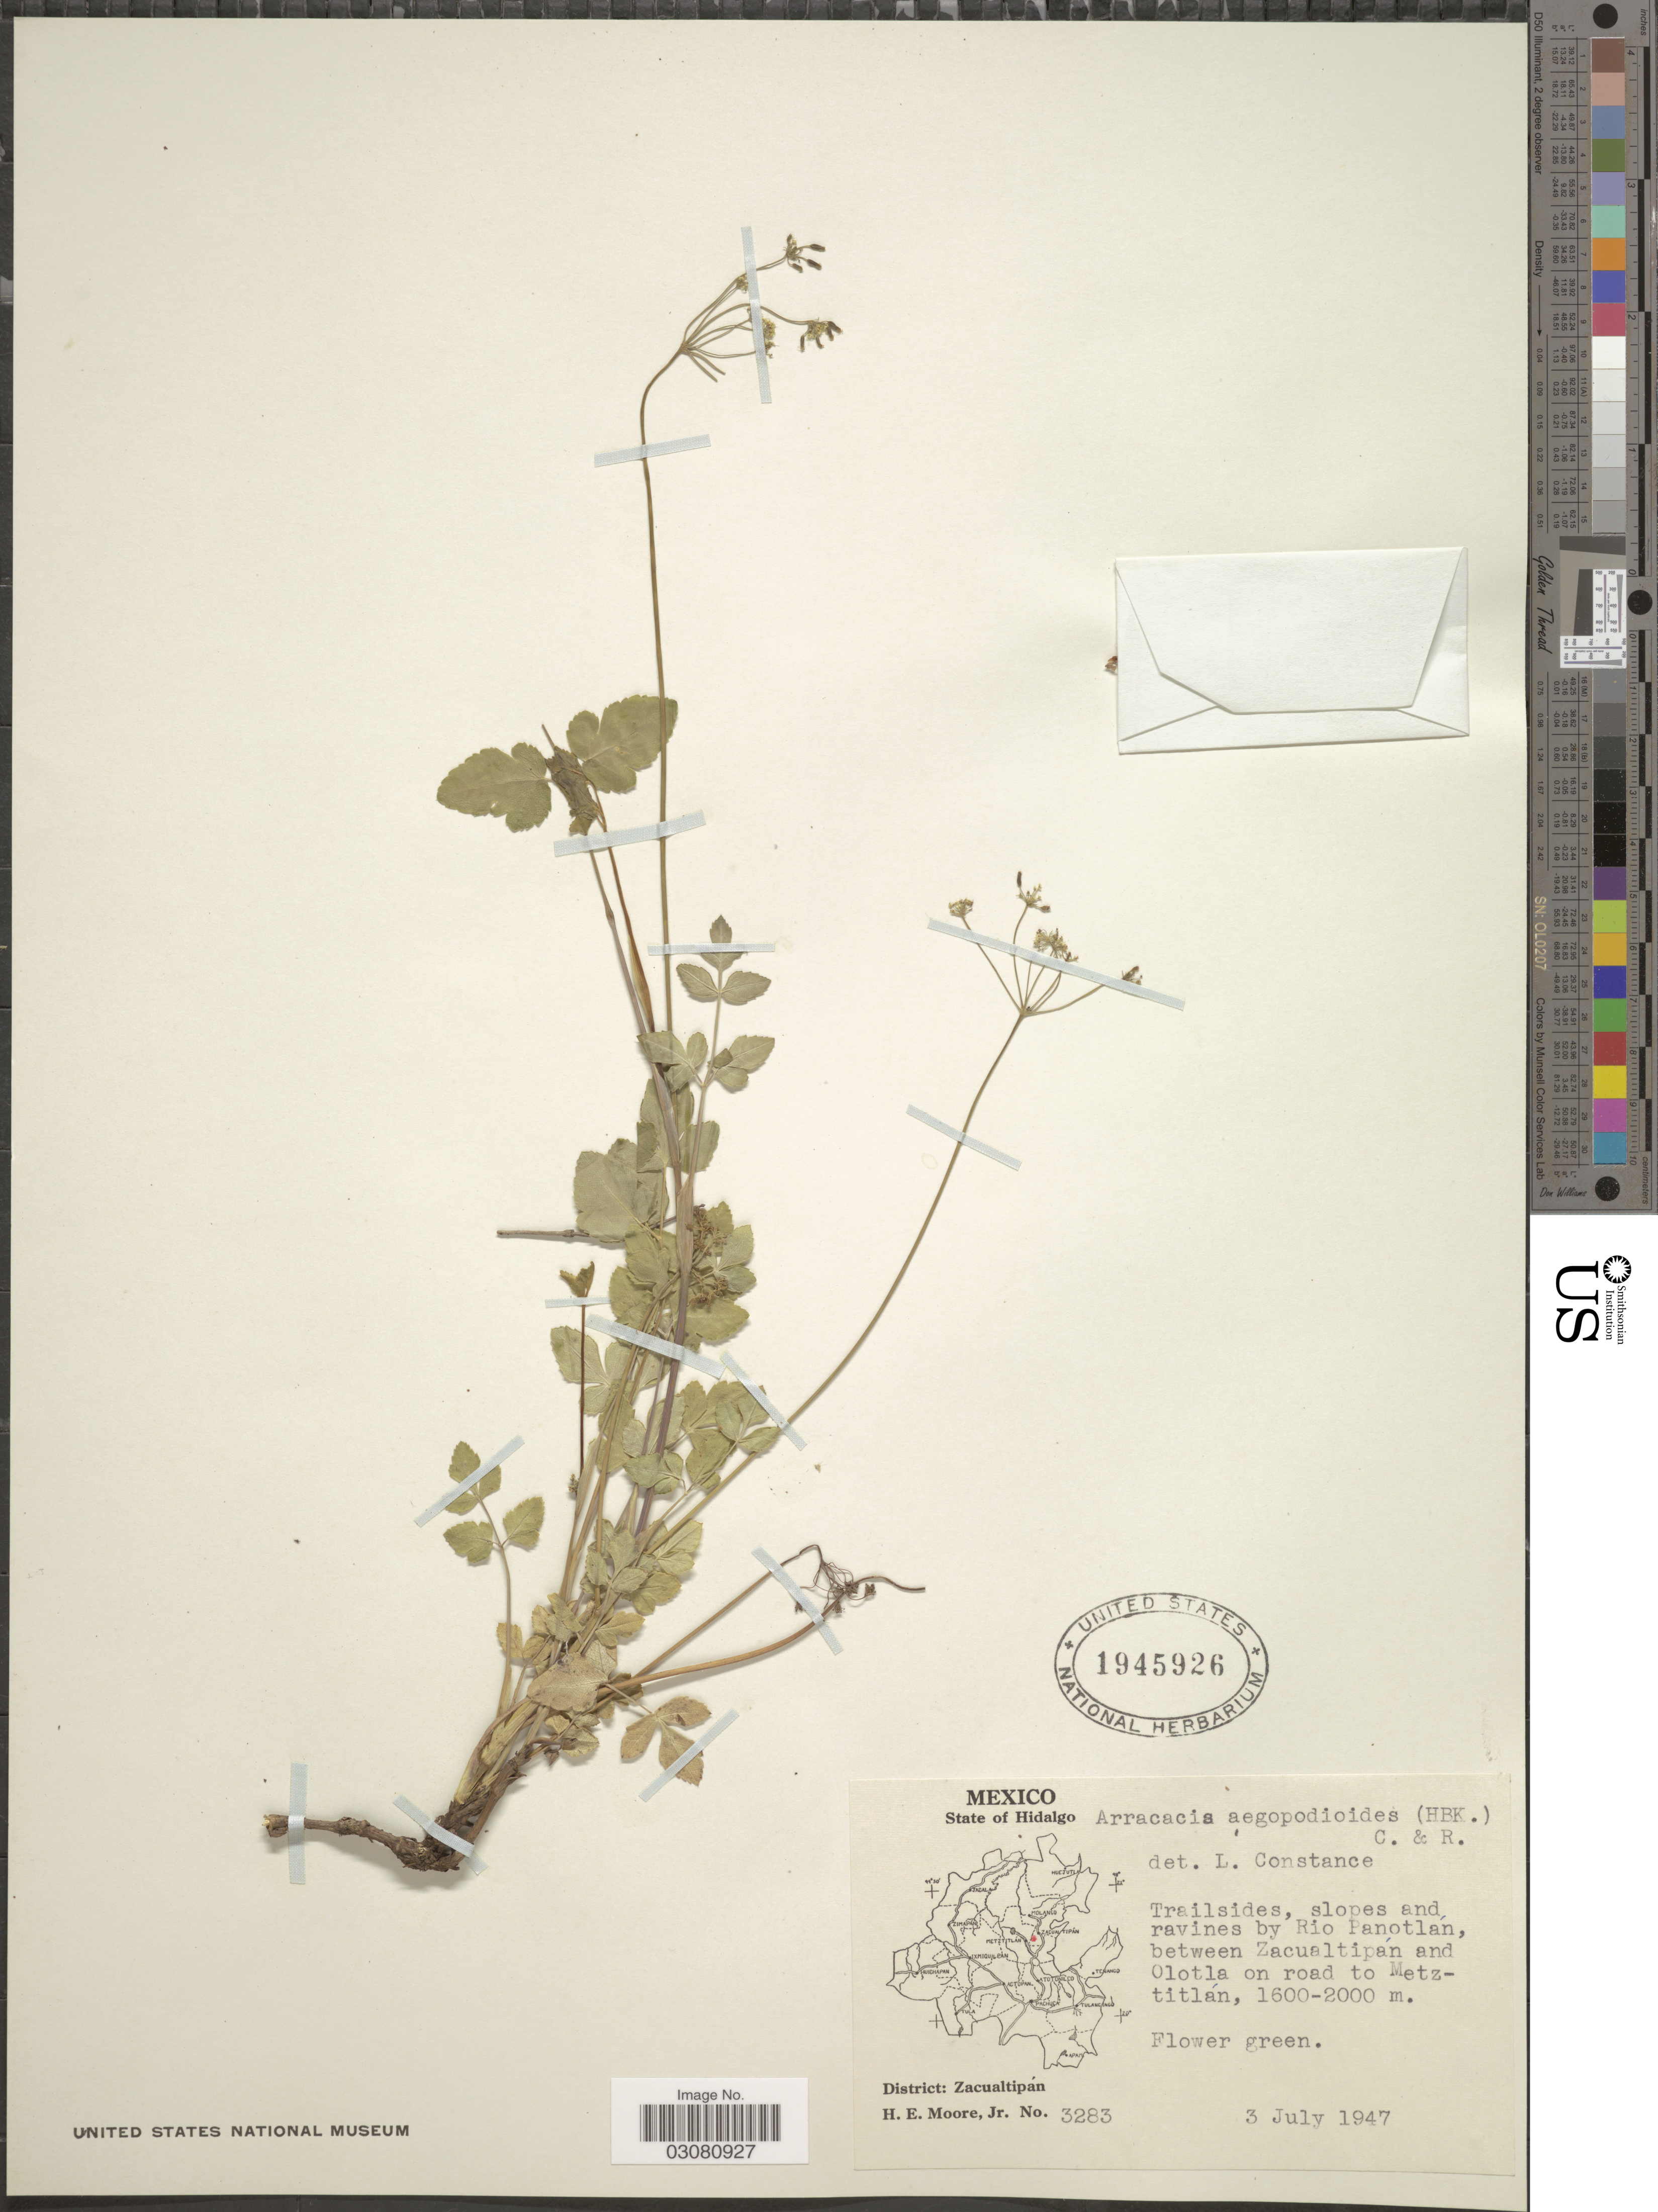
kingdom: Plantae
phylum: Tracheophyta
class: Magnoliopsida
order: Apiales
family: Apiaceae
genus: Arracacia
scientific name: Arracacia aegopodioides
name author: (Kunth) J.M. Coult. & Rose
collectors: H. Moore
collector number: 3283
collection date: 1947-07-03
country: Mexico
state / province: Hidalgo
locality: District: Zacualtipán. Trailsides, slopes and ravines by Rio Panotlán, between Zacualtipán and Olotla on road to Metztitlán.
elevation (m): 1600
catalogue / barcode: US 1945926